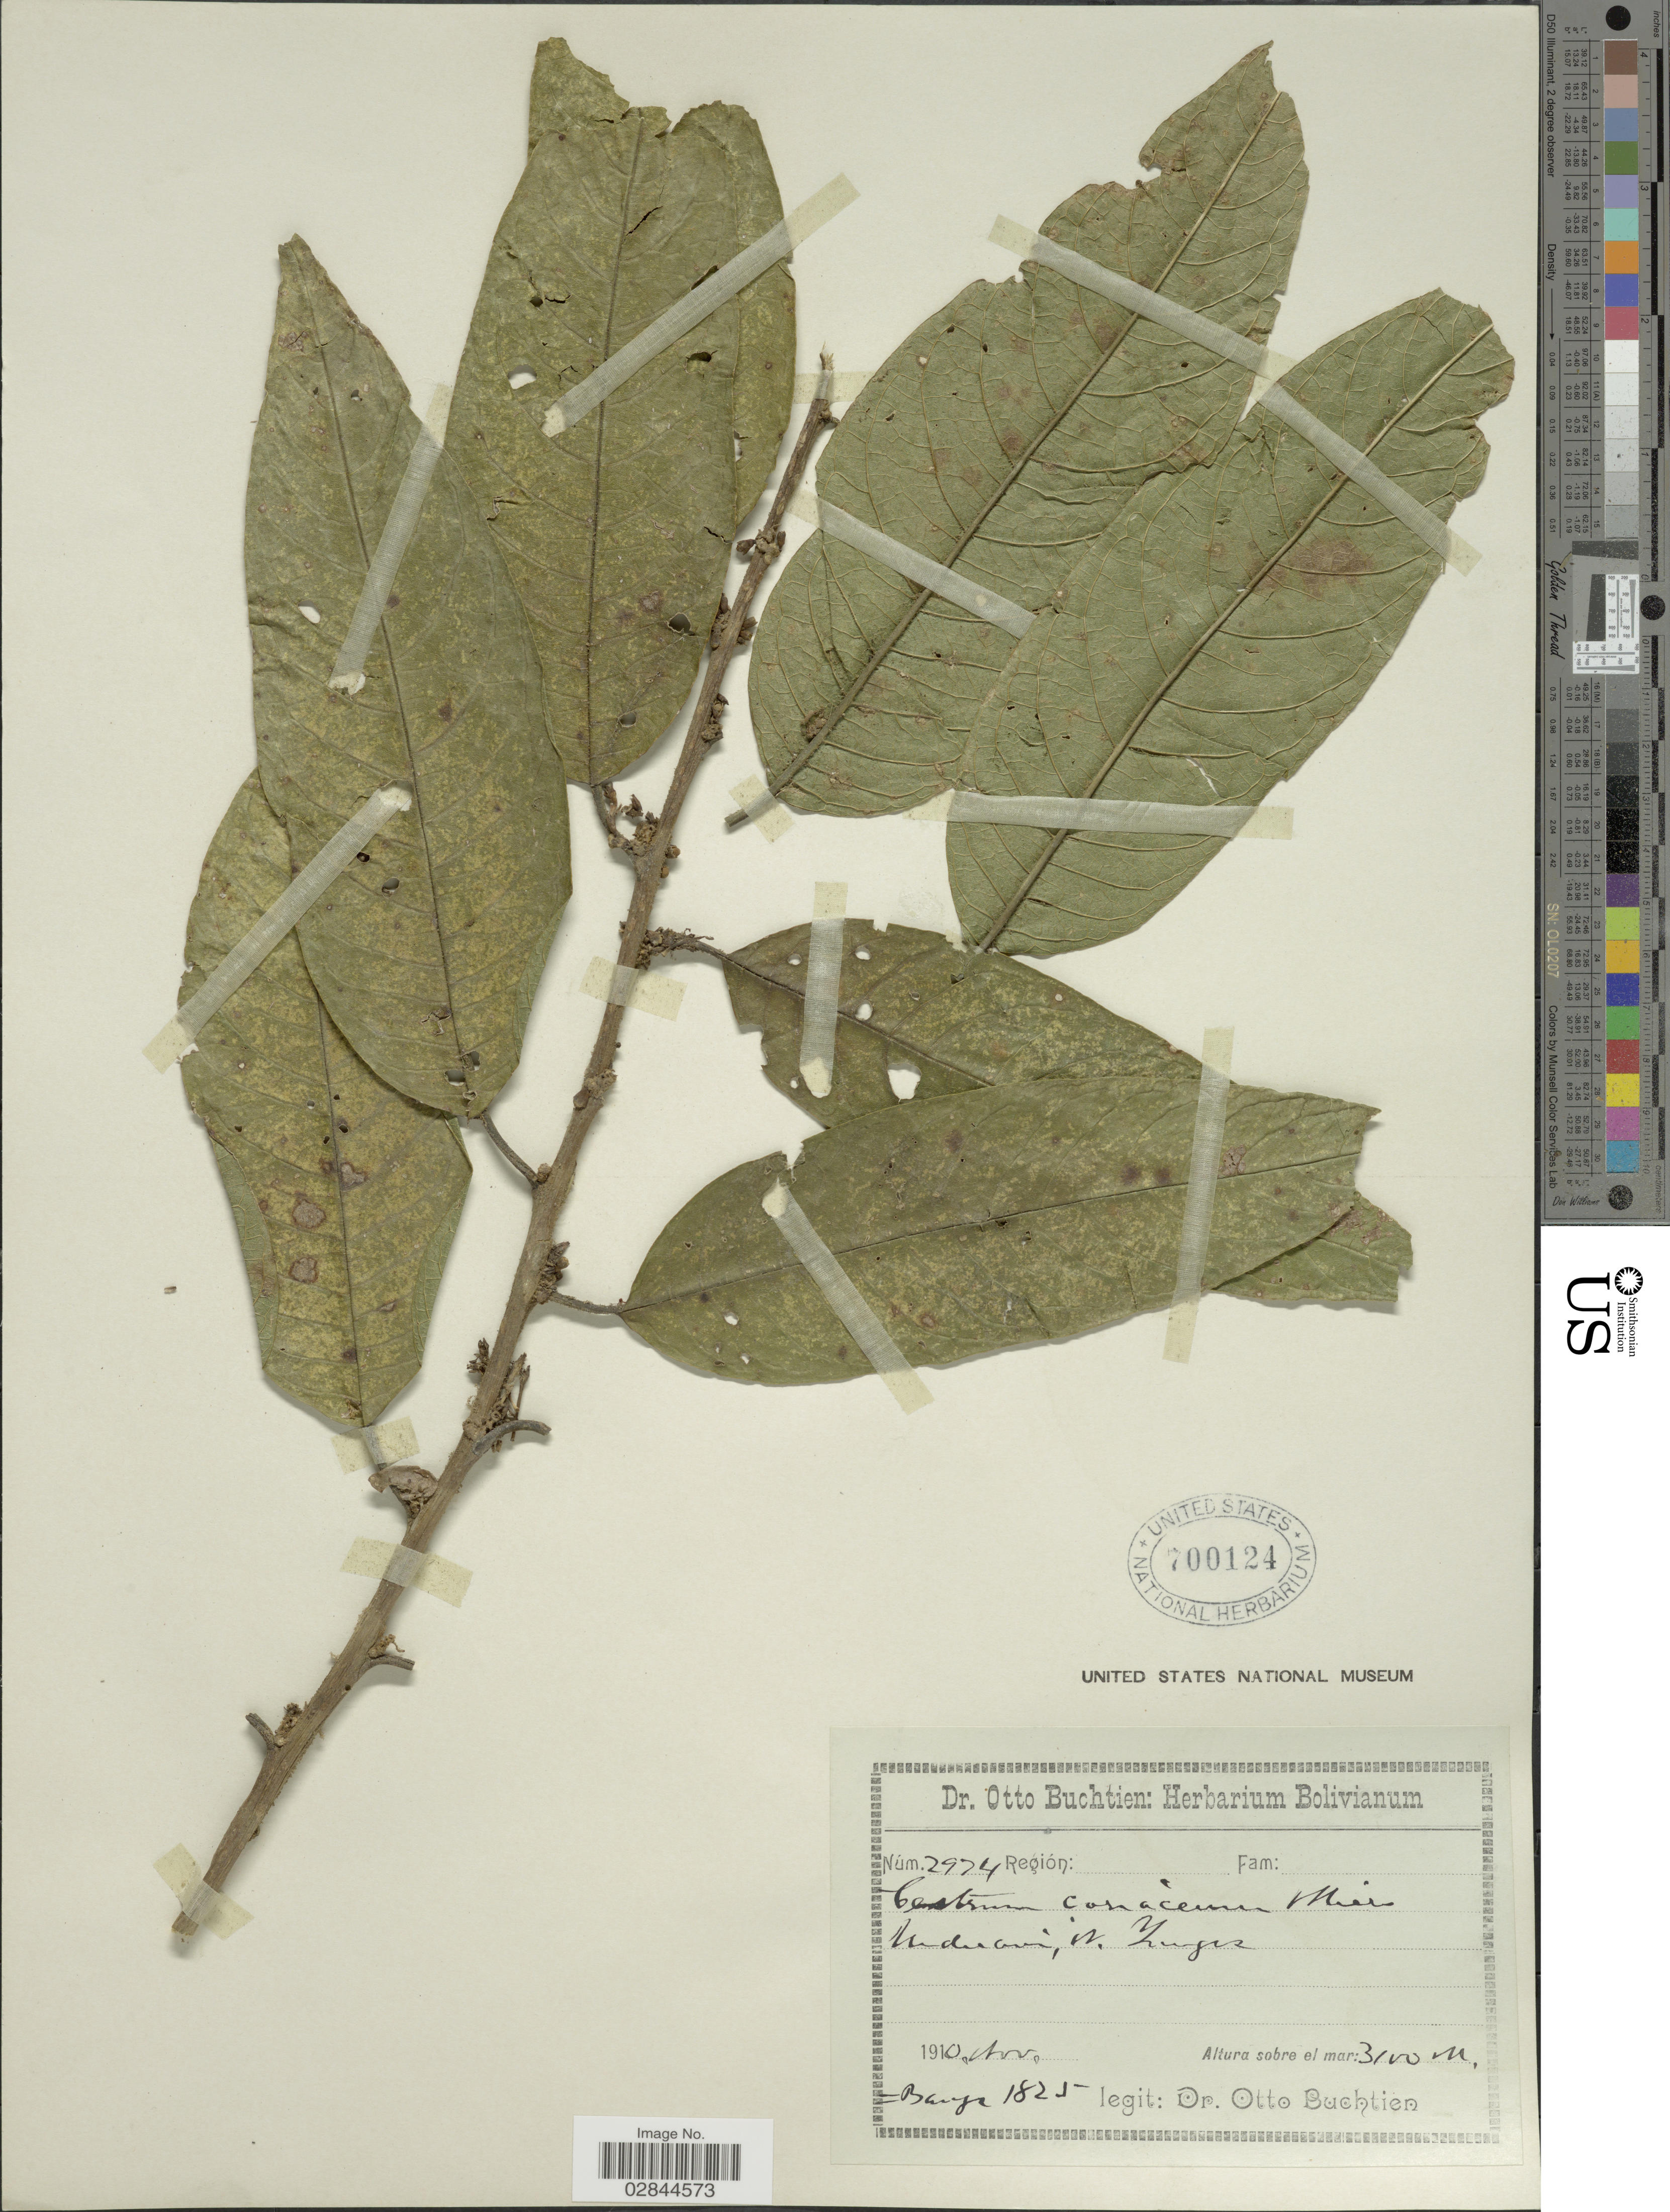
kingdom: Plantae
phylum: Tracheophyta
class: Magnoliopsida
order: Solanales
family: Solanaceae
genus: Cestrum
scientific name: Cestrum coriaceum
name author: Miers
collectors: O. Buchtien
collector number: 2974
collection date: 1910-11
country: Bolivia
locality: Muduravi, W. Yungas.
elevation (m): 3100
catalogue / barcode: US 700124